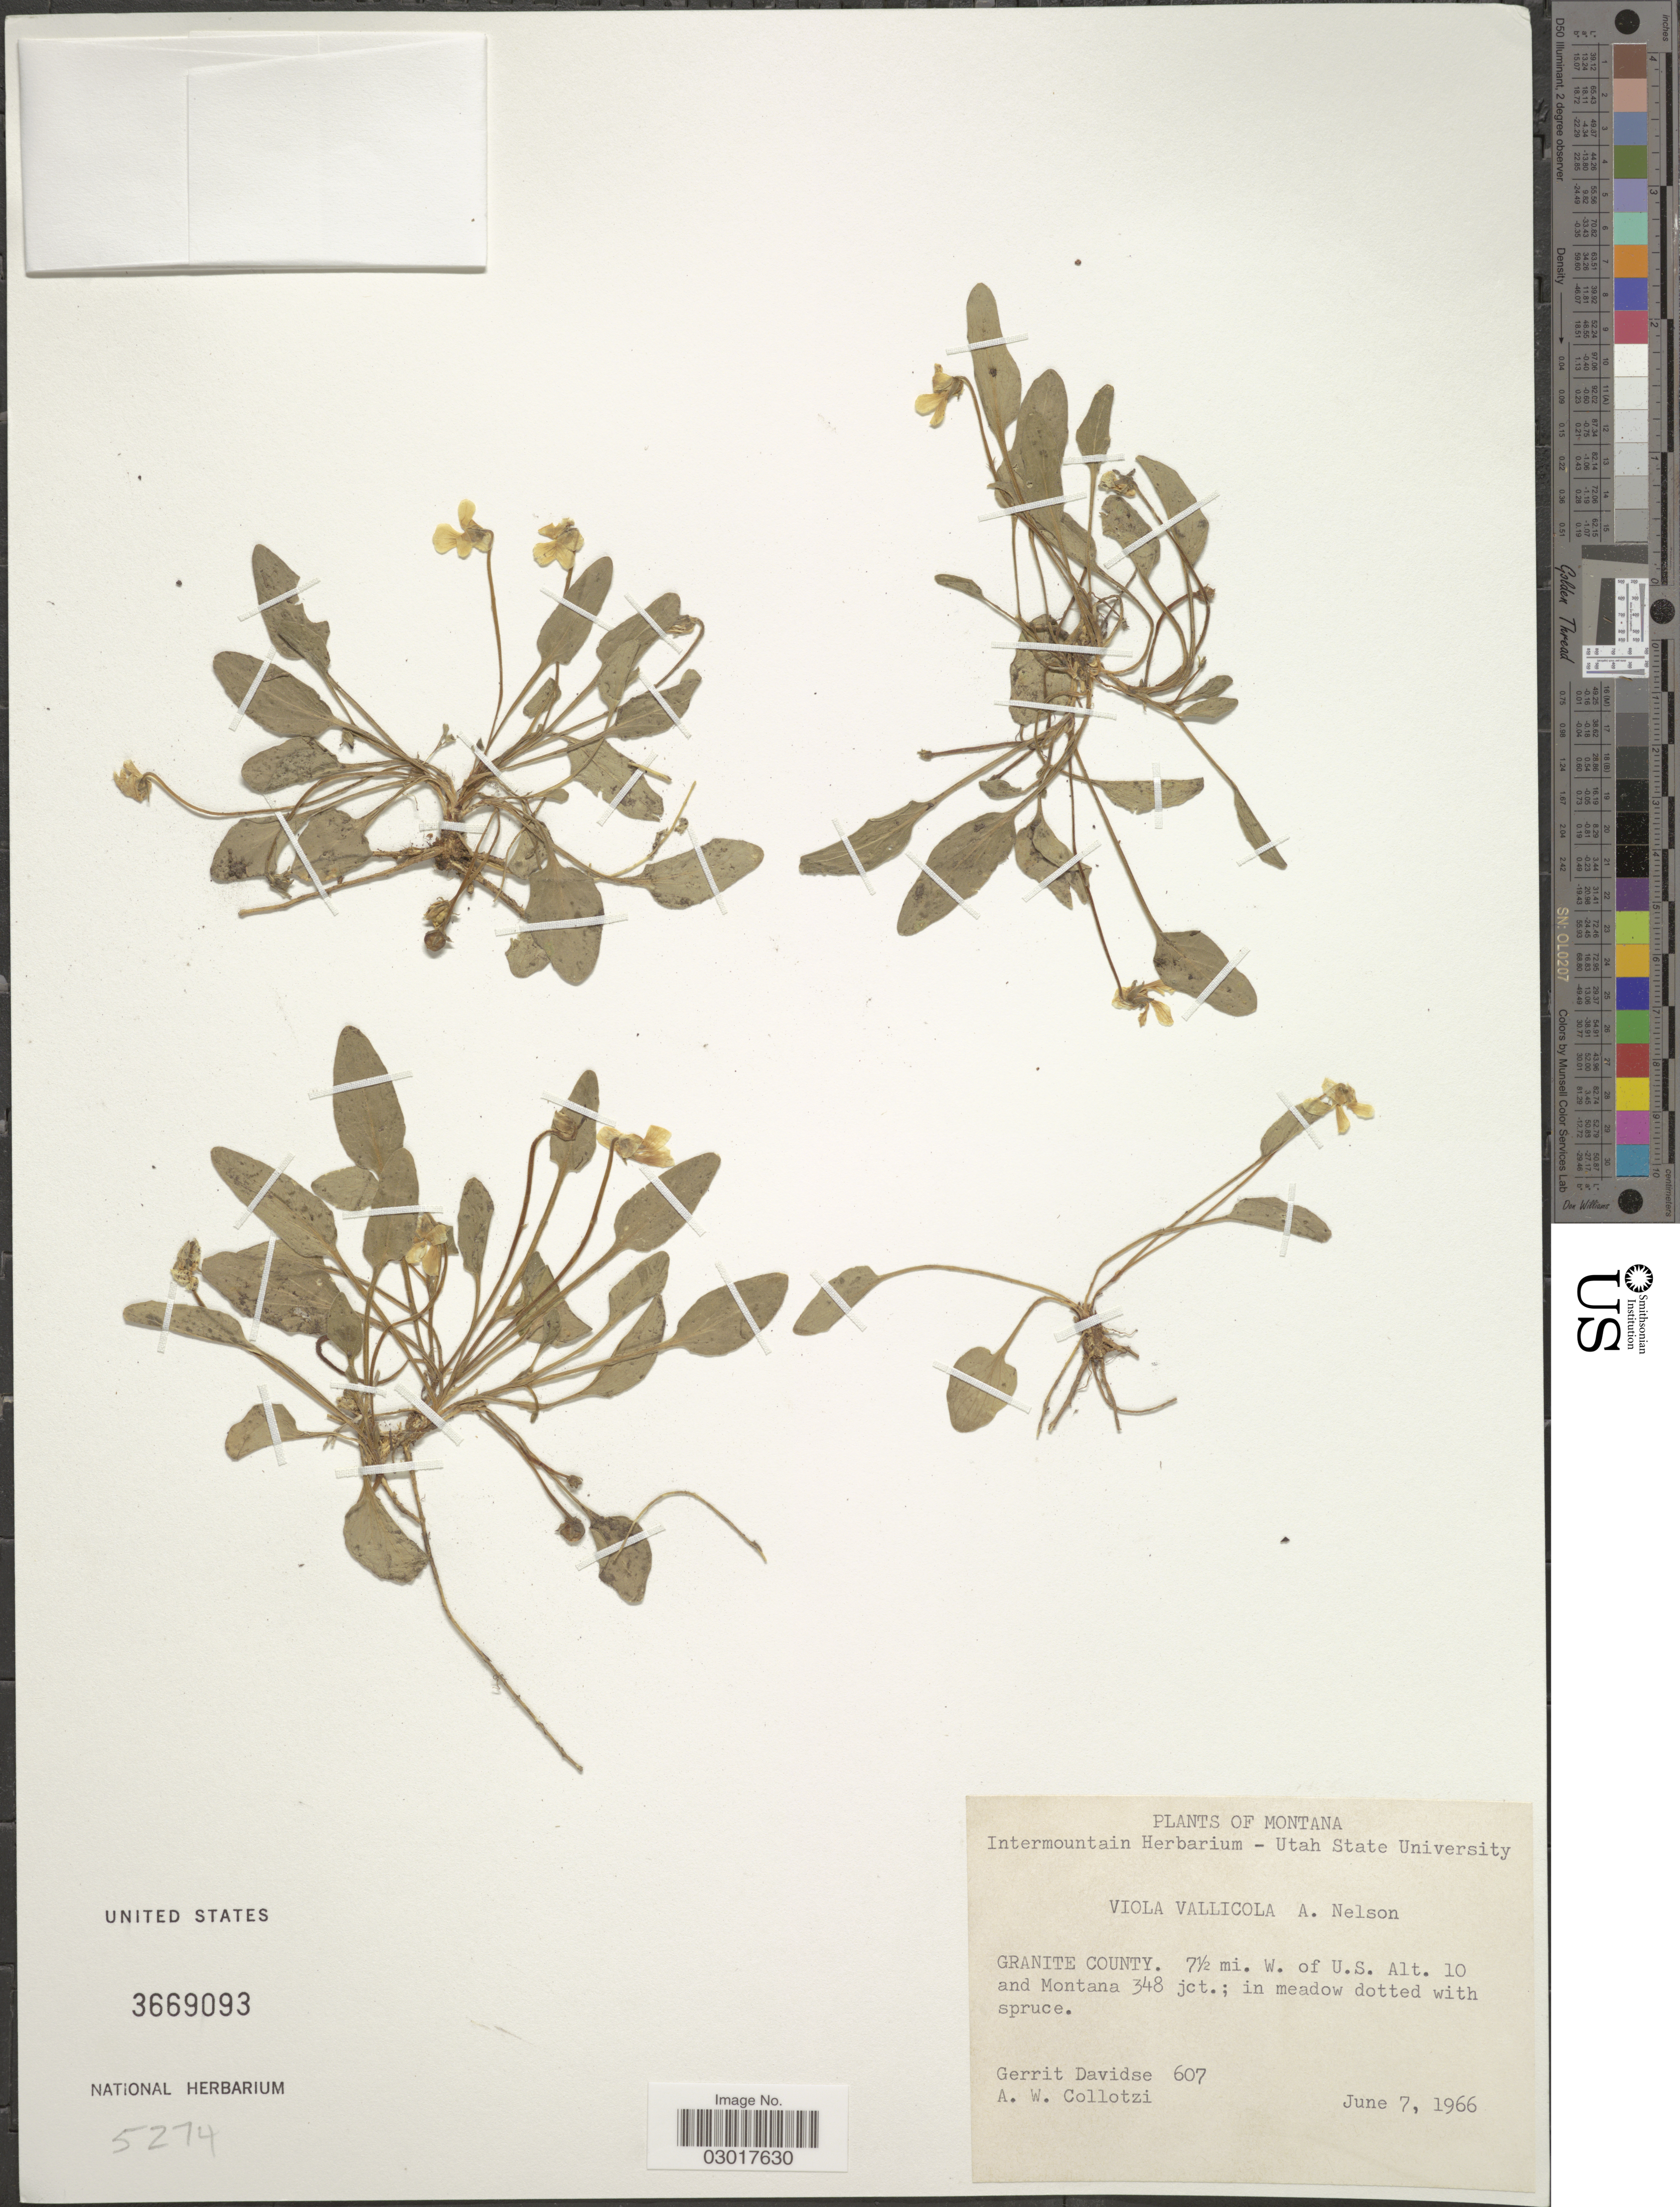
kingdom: Plantae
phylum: Tracheophyta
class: Magnoliopsida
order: Malpighiales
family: Violaceae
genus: Viola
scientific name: Viola vallicola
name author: A. Nelson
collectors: G. Davidse & A. W. Collotzi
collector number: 607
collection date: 1966-06-07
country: United States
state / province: Montana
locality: Granite County. 7½ mi. W. of U.S. Alt. 10 and Montana 348 jct.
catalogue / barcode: US 3669093